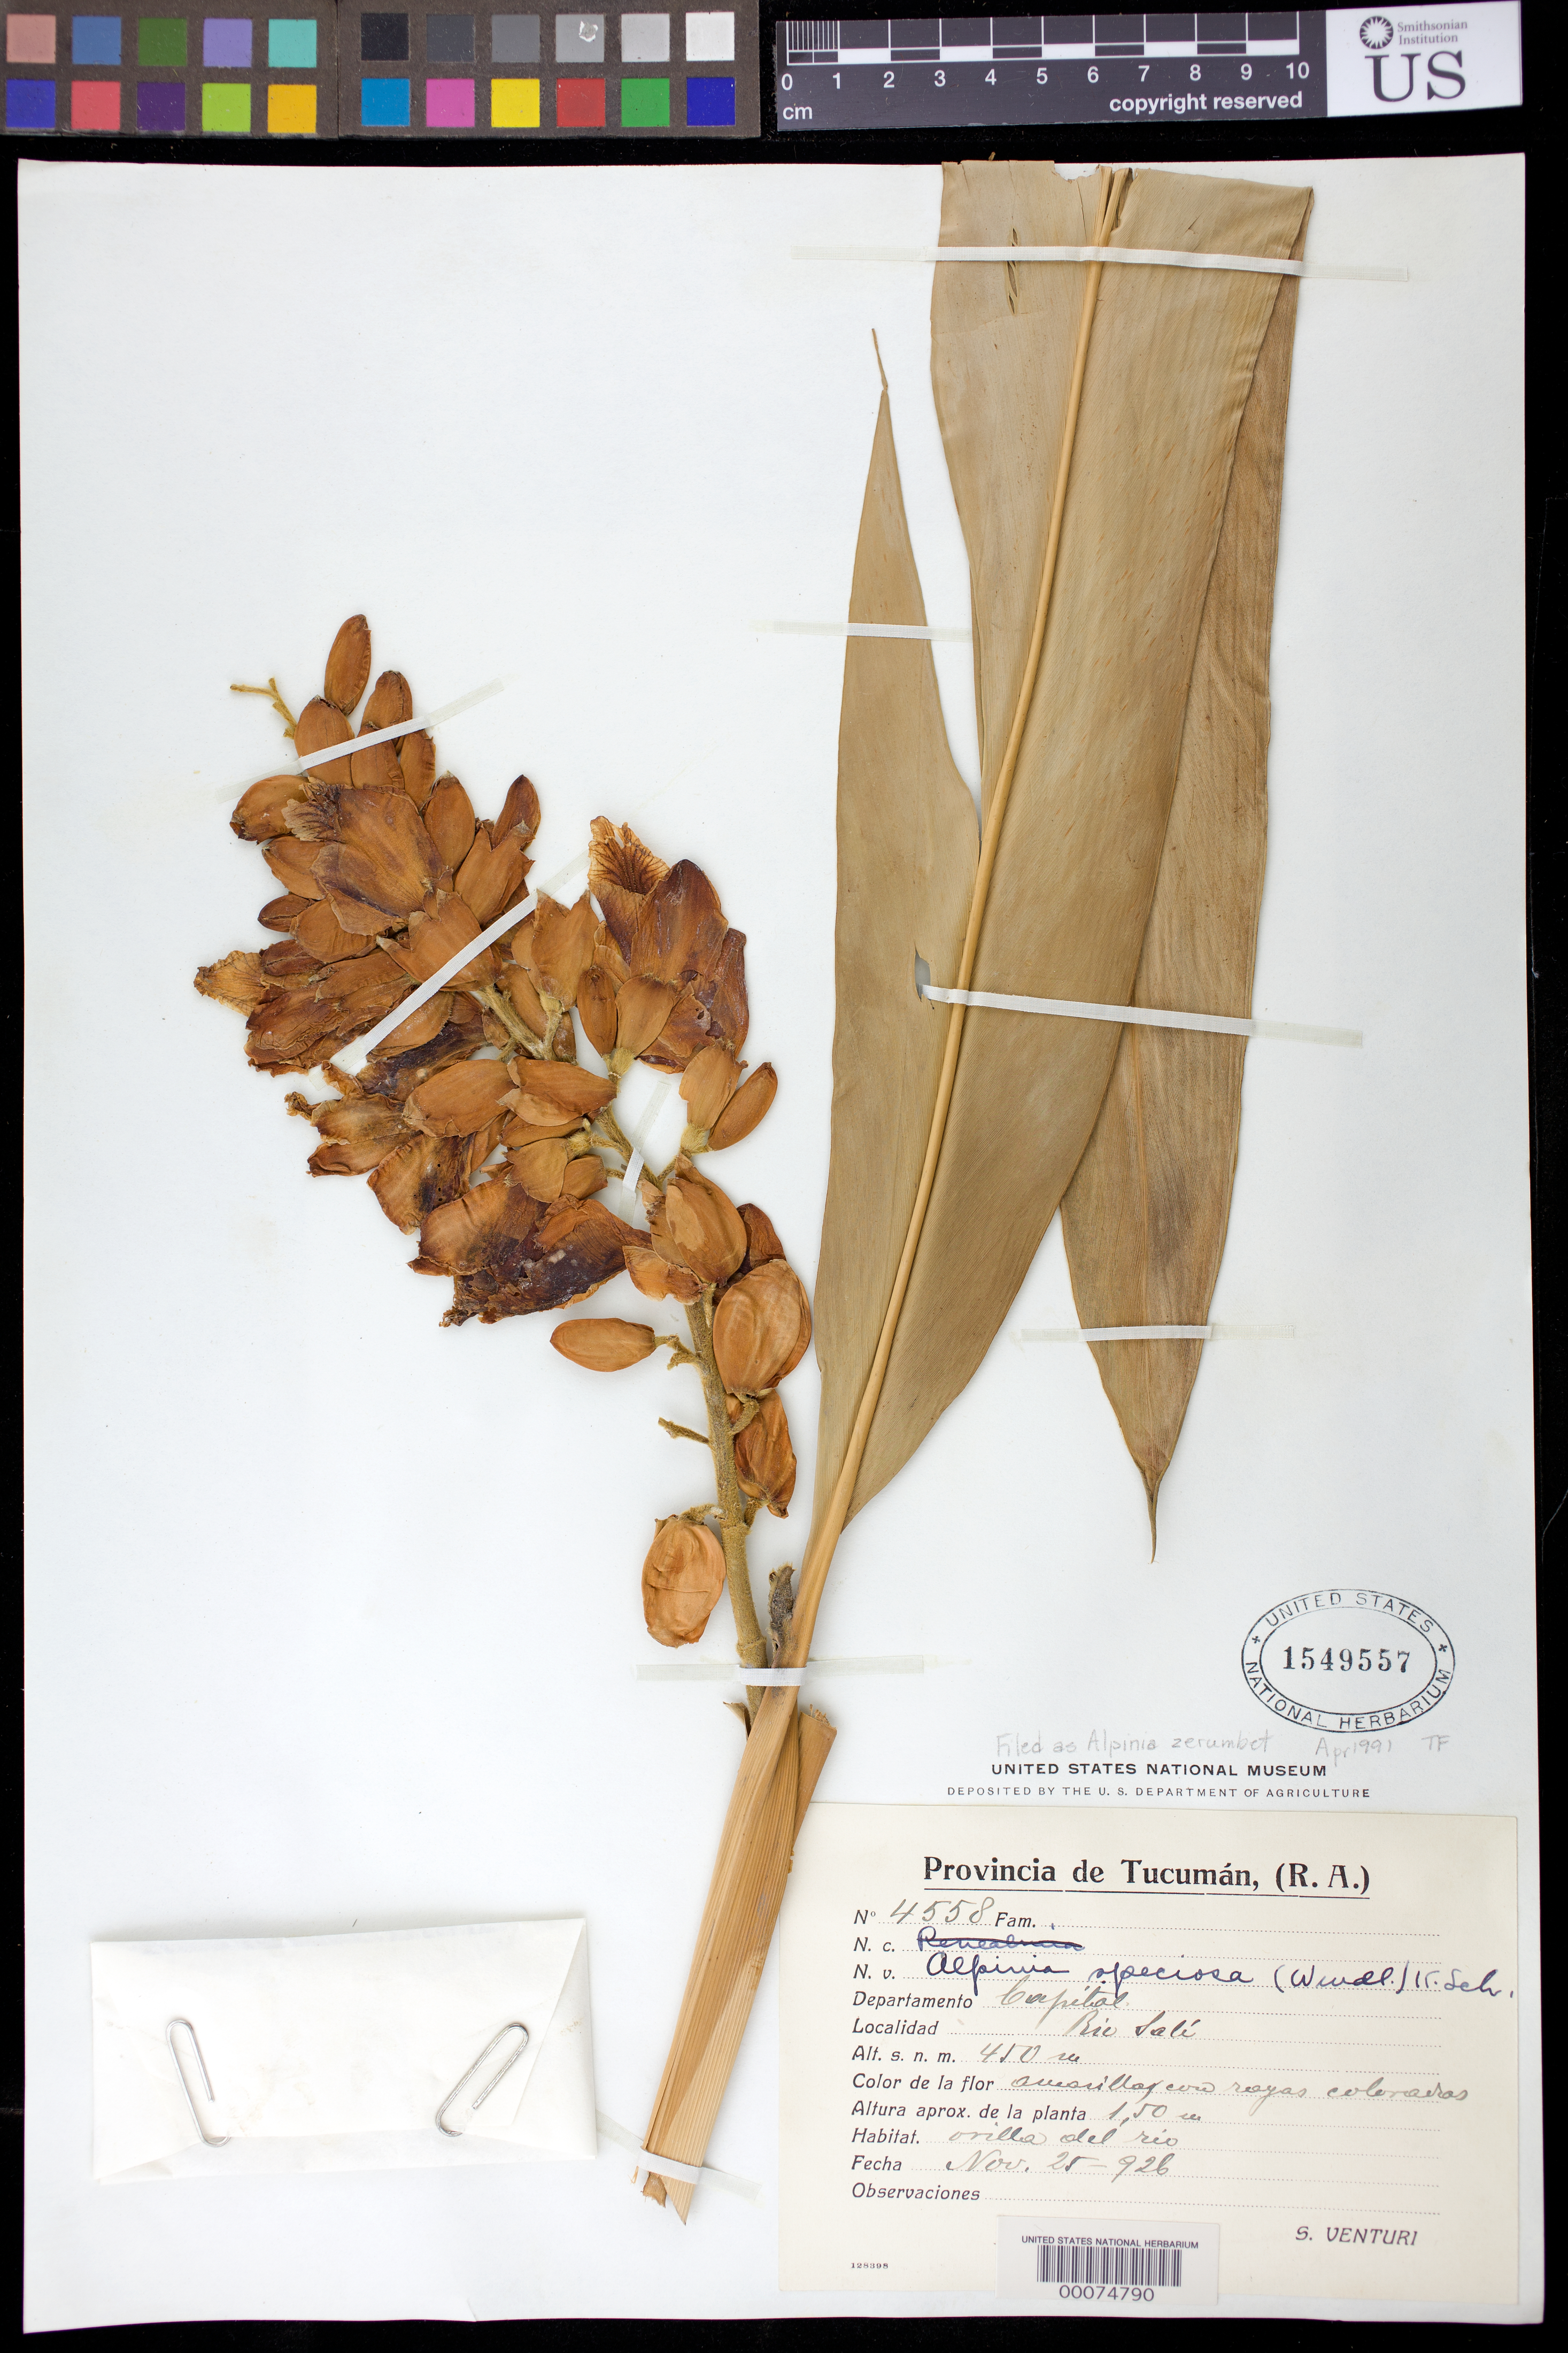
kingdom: Plantae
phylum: Tracheophyta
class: Liliopsida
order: Zingiberales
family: Zingiberaceae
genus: Alpinia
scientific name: Alpinia zerumbet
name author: (Pers.) B.L. Burtt & R.M. Sm.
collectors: S. Venturi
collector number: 4558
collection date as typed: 25 Nov 1926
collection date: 1926-11-25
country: Argentina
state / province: Tucumán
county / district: Capital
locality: River bank, Rio Sali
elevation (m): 450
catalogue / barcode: US 1549557